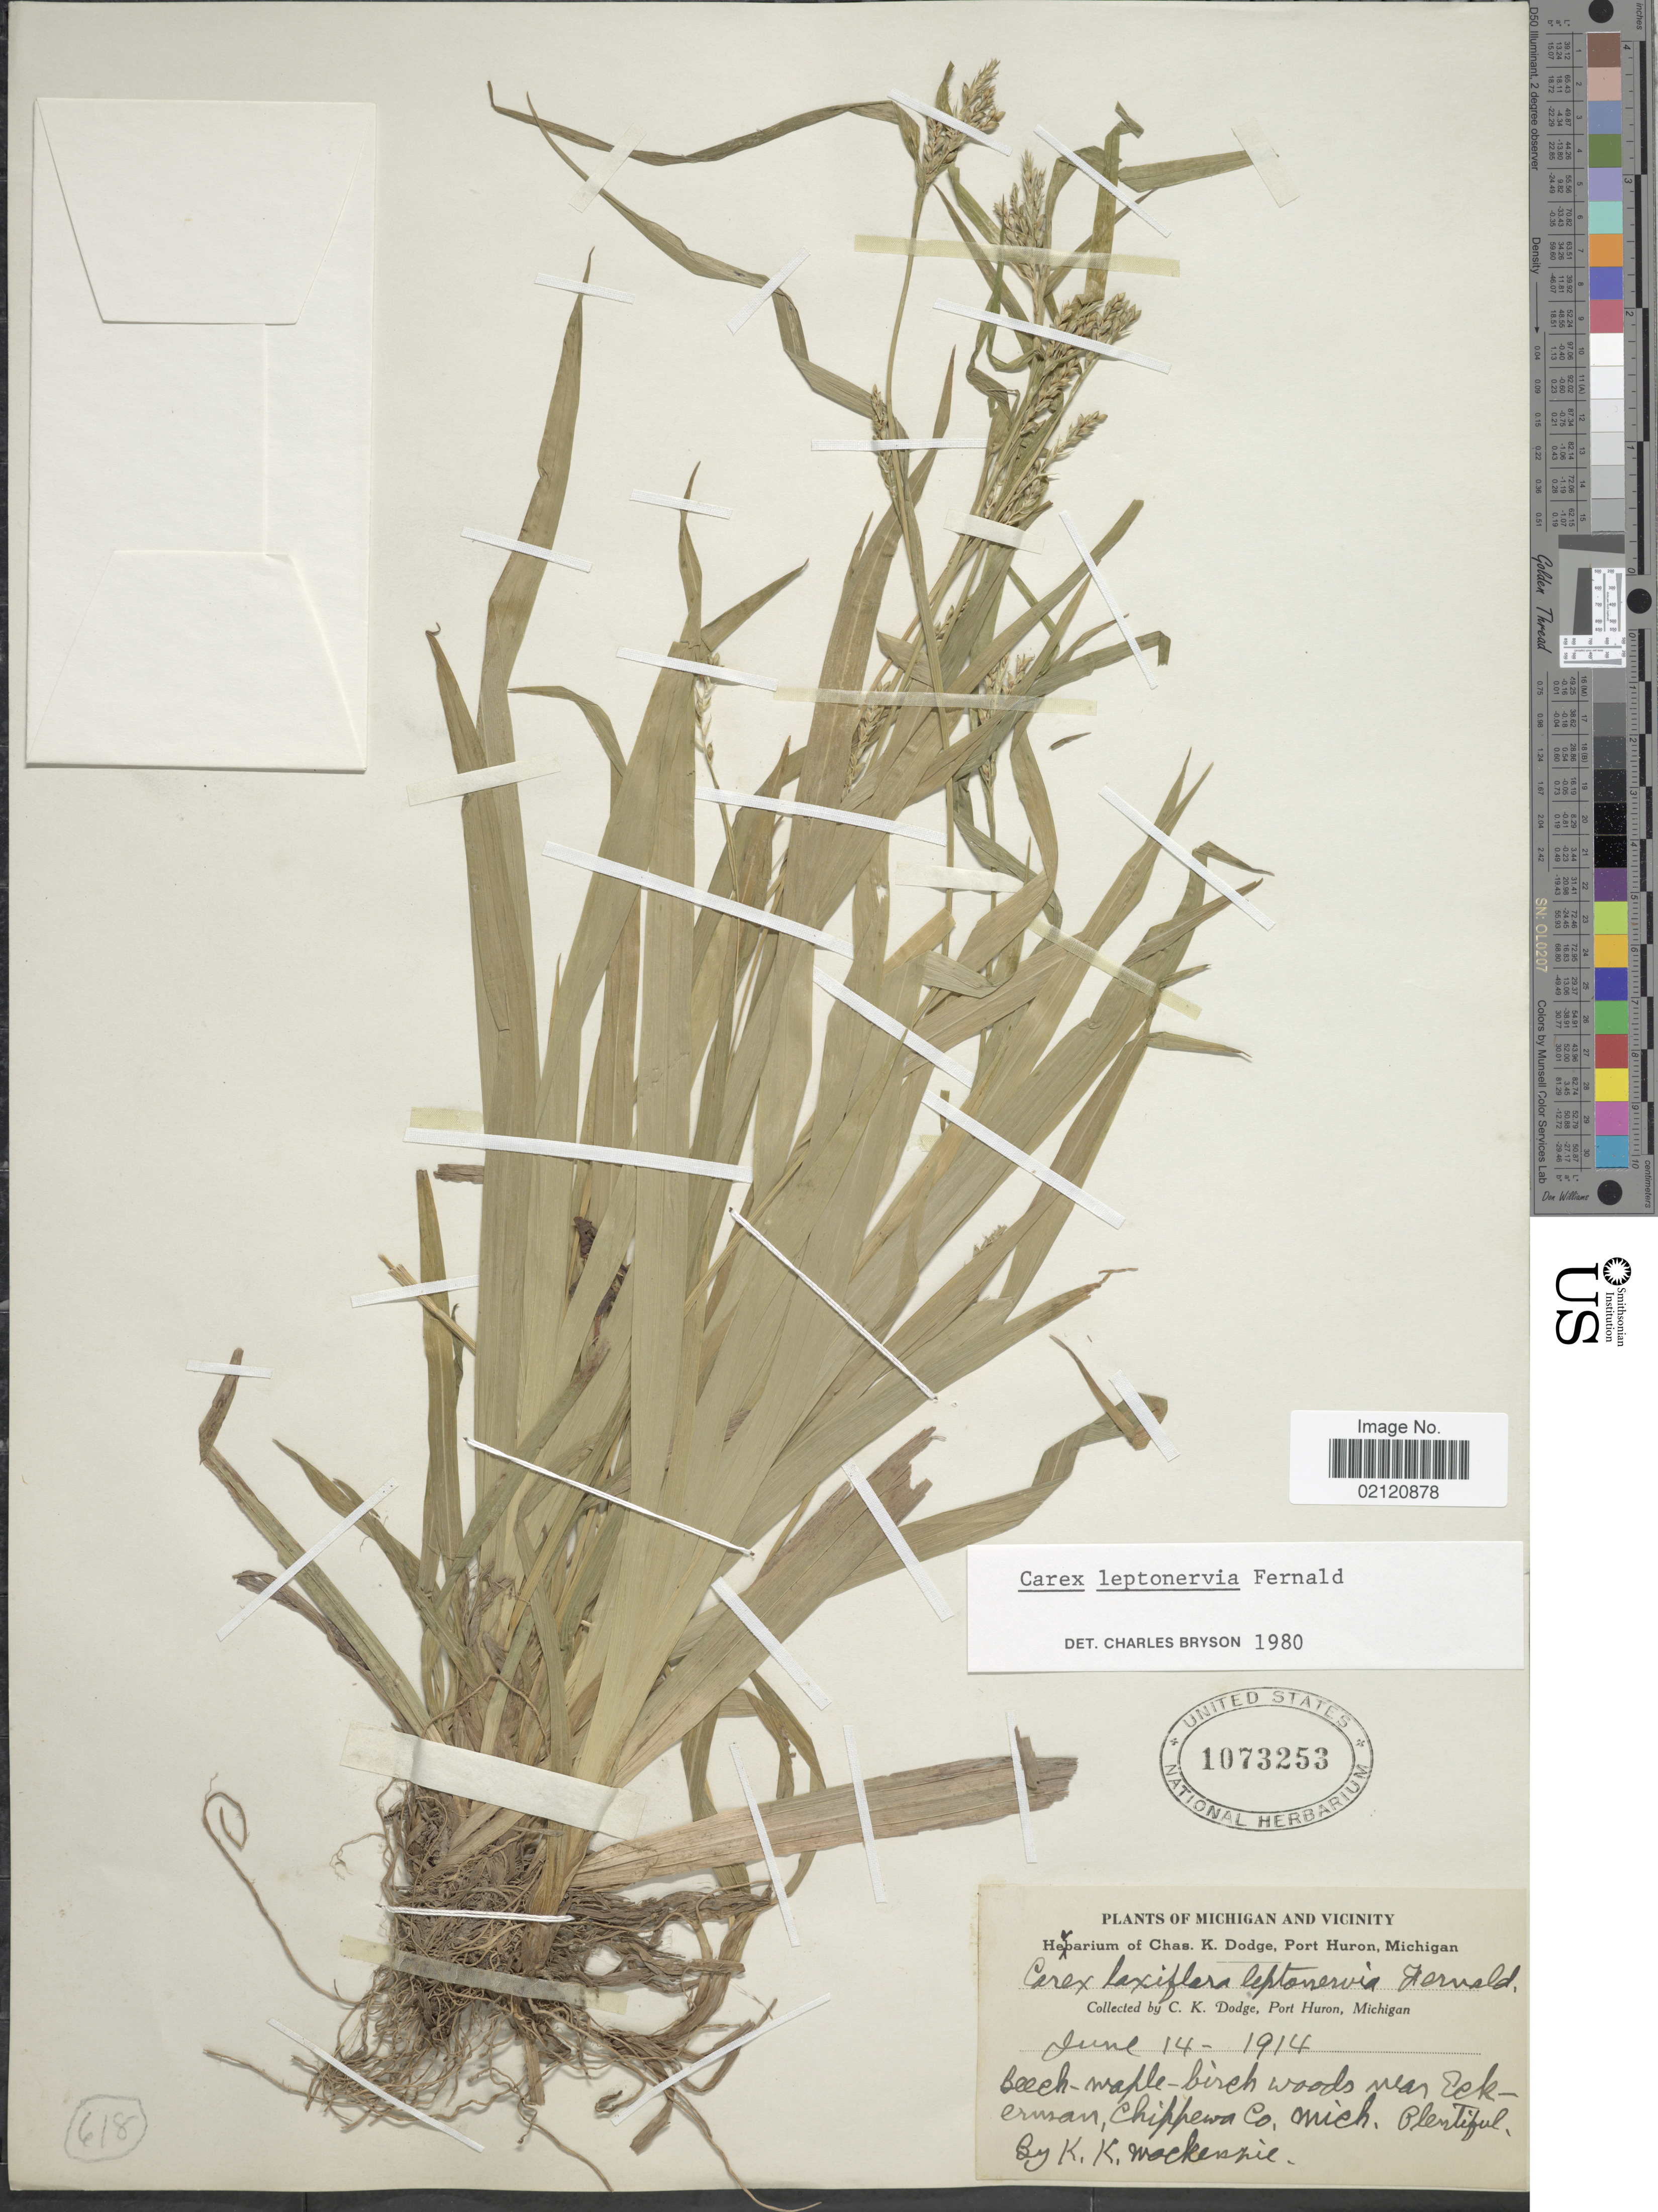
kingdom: Plantae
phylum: Tracheophyta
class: Liliopsida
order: Poales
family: Cyperaceae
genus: Carex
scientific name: Carex leptonervia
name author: (Fernald) Fernald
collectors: K. K. Mackenzie & C. Dodge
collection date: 1914-06-14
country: United States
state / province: Michigan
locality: Michigan and Vicinity, Beech maple birch woods near Eckerman, Chippewa Co., Mich. Plentiful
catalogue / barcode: US 1073253